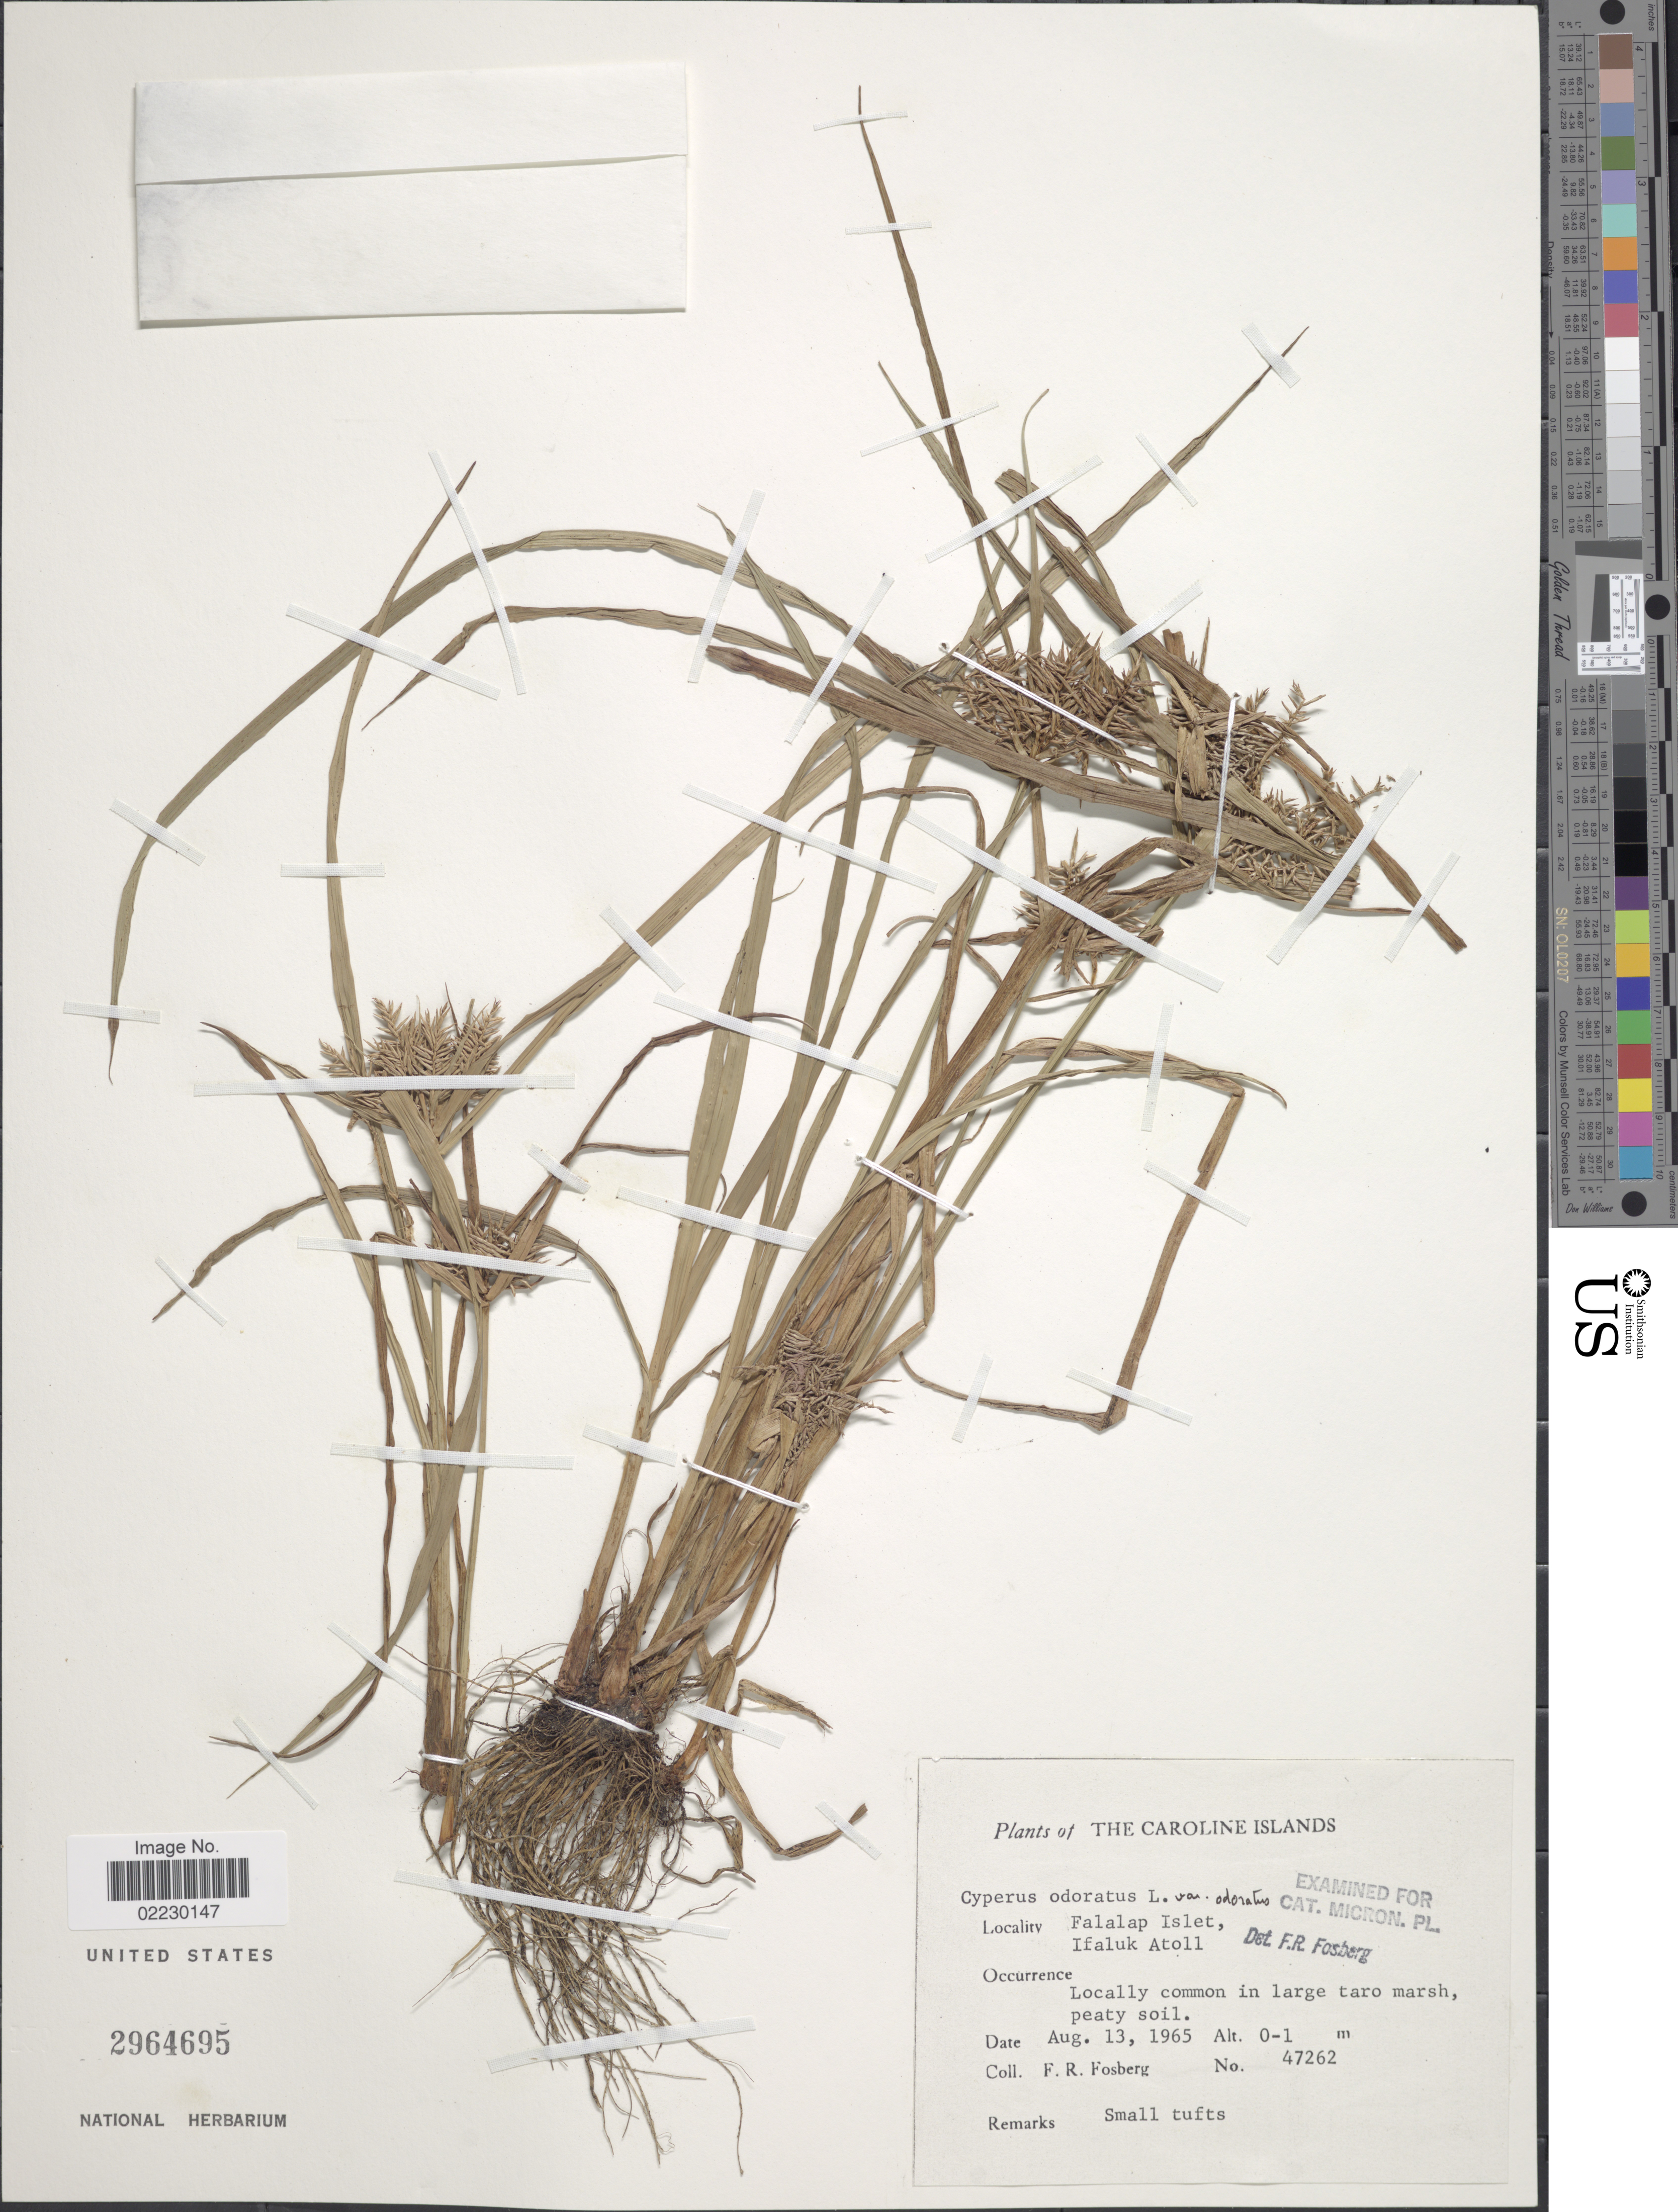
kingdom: Plantae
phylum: Tracheophyta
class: Liliopsida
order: Poales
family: Cyperaceae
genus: Cyperus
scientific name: Cyperus odoratus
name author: L.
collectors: F. R. Fosberg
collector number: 47262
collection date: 1965-08-13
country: Micronesia, Federated States of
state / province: Yap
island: Ifalik [Ifaluk] Atoll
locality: The Caroline Islands, Falalap Islet, Ifaluk Atoll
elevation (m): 0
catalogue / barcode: US 2964695